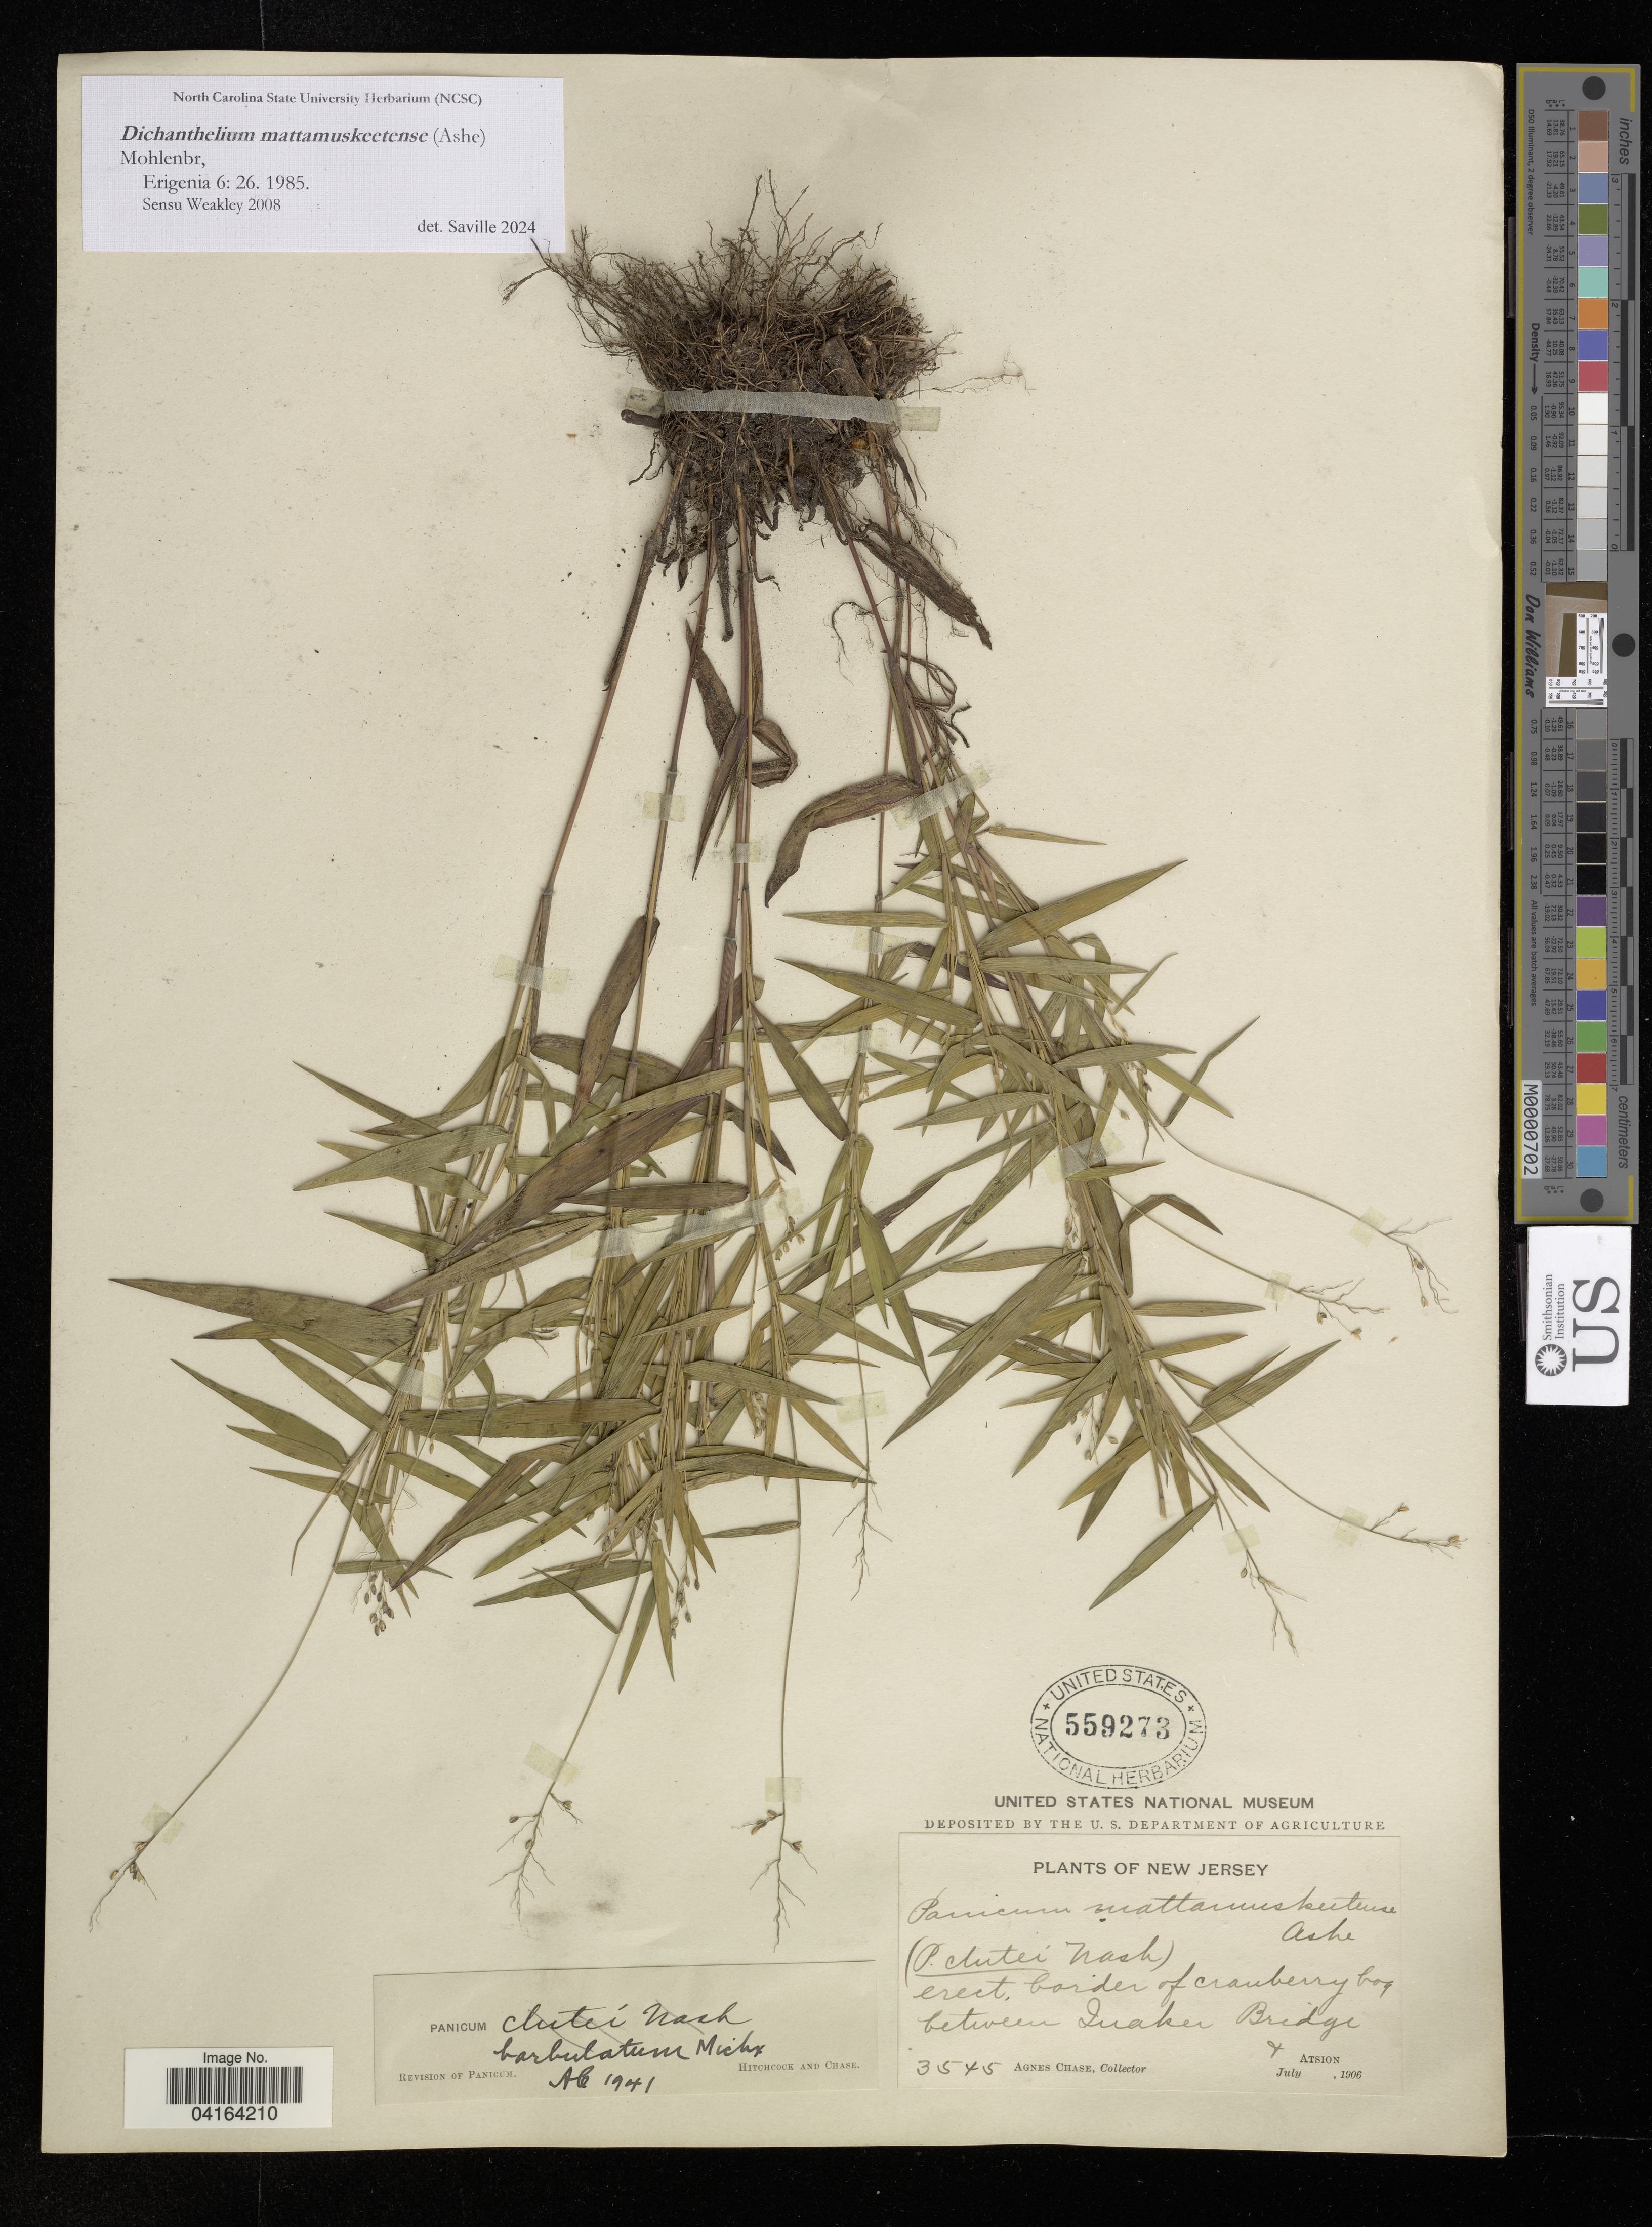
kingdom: Plantae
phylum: Tracheophyta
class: Liliopsida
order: Poales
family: Poaceae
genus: Dichanthelium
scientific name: Dichanthelium mattamuskeetense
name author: (Ashe) Mohlenbr.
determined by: Saville, A. C., (NCSC), North Carolina State University (UNITED STATES)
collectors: A. Chase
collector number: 3545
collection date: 1906-07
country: United States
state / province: New Jersey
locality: Between Quaker Bridge + Atsion.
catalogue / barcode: US 559273